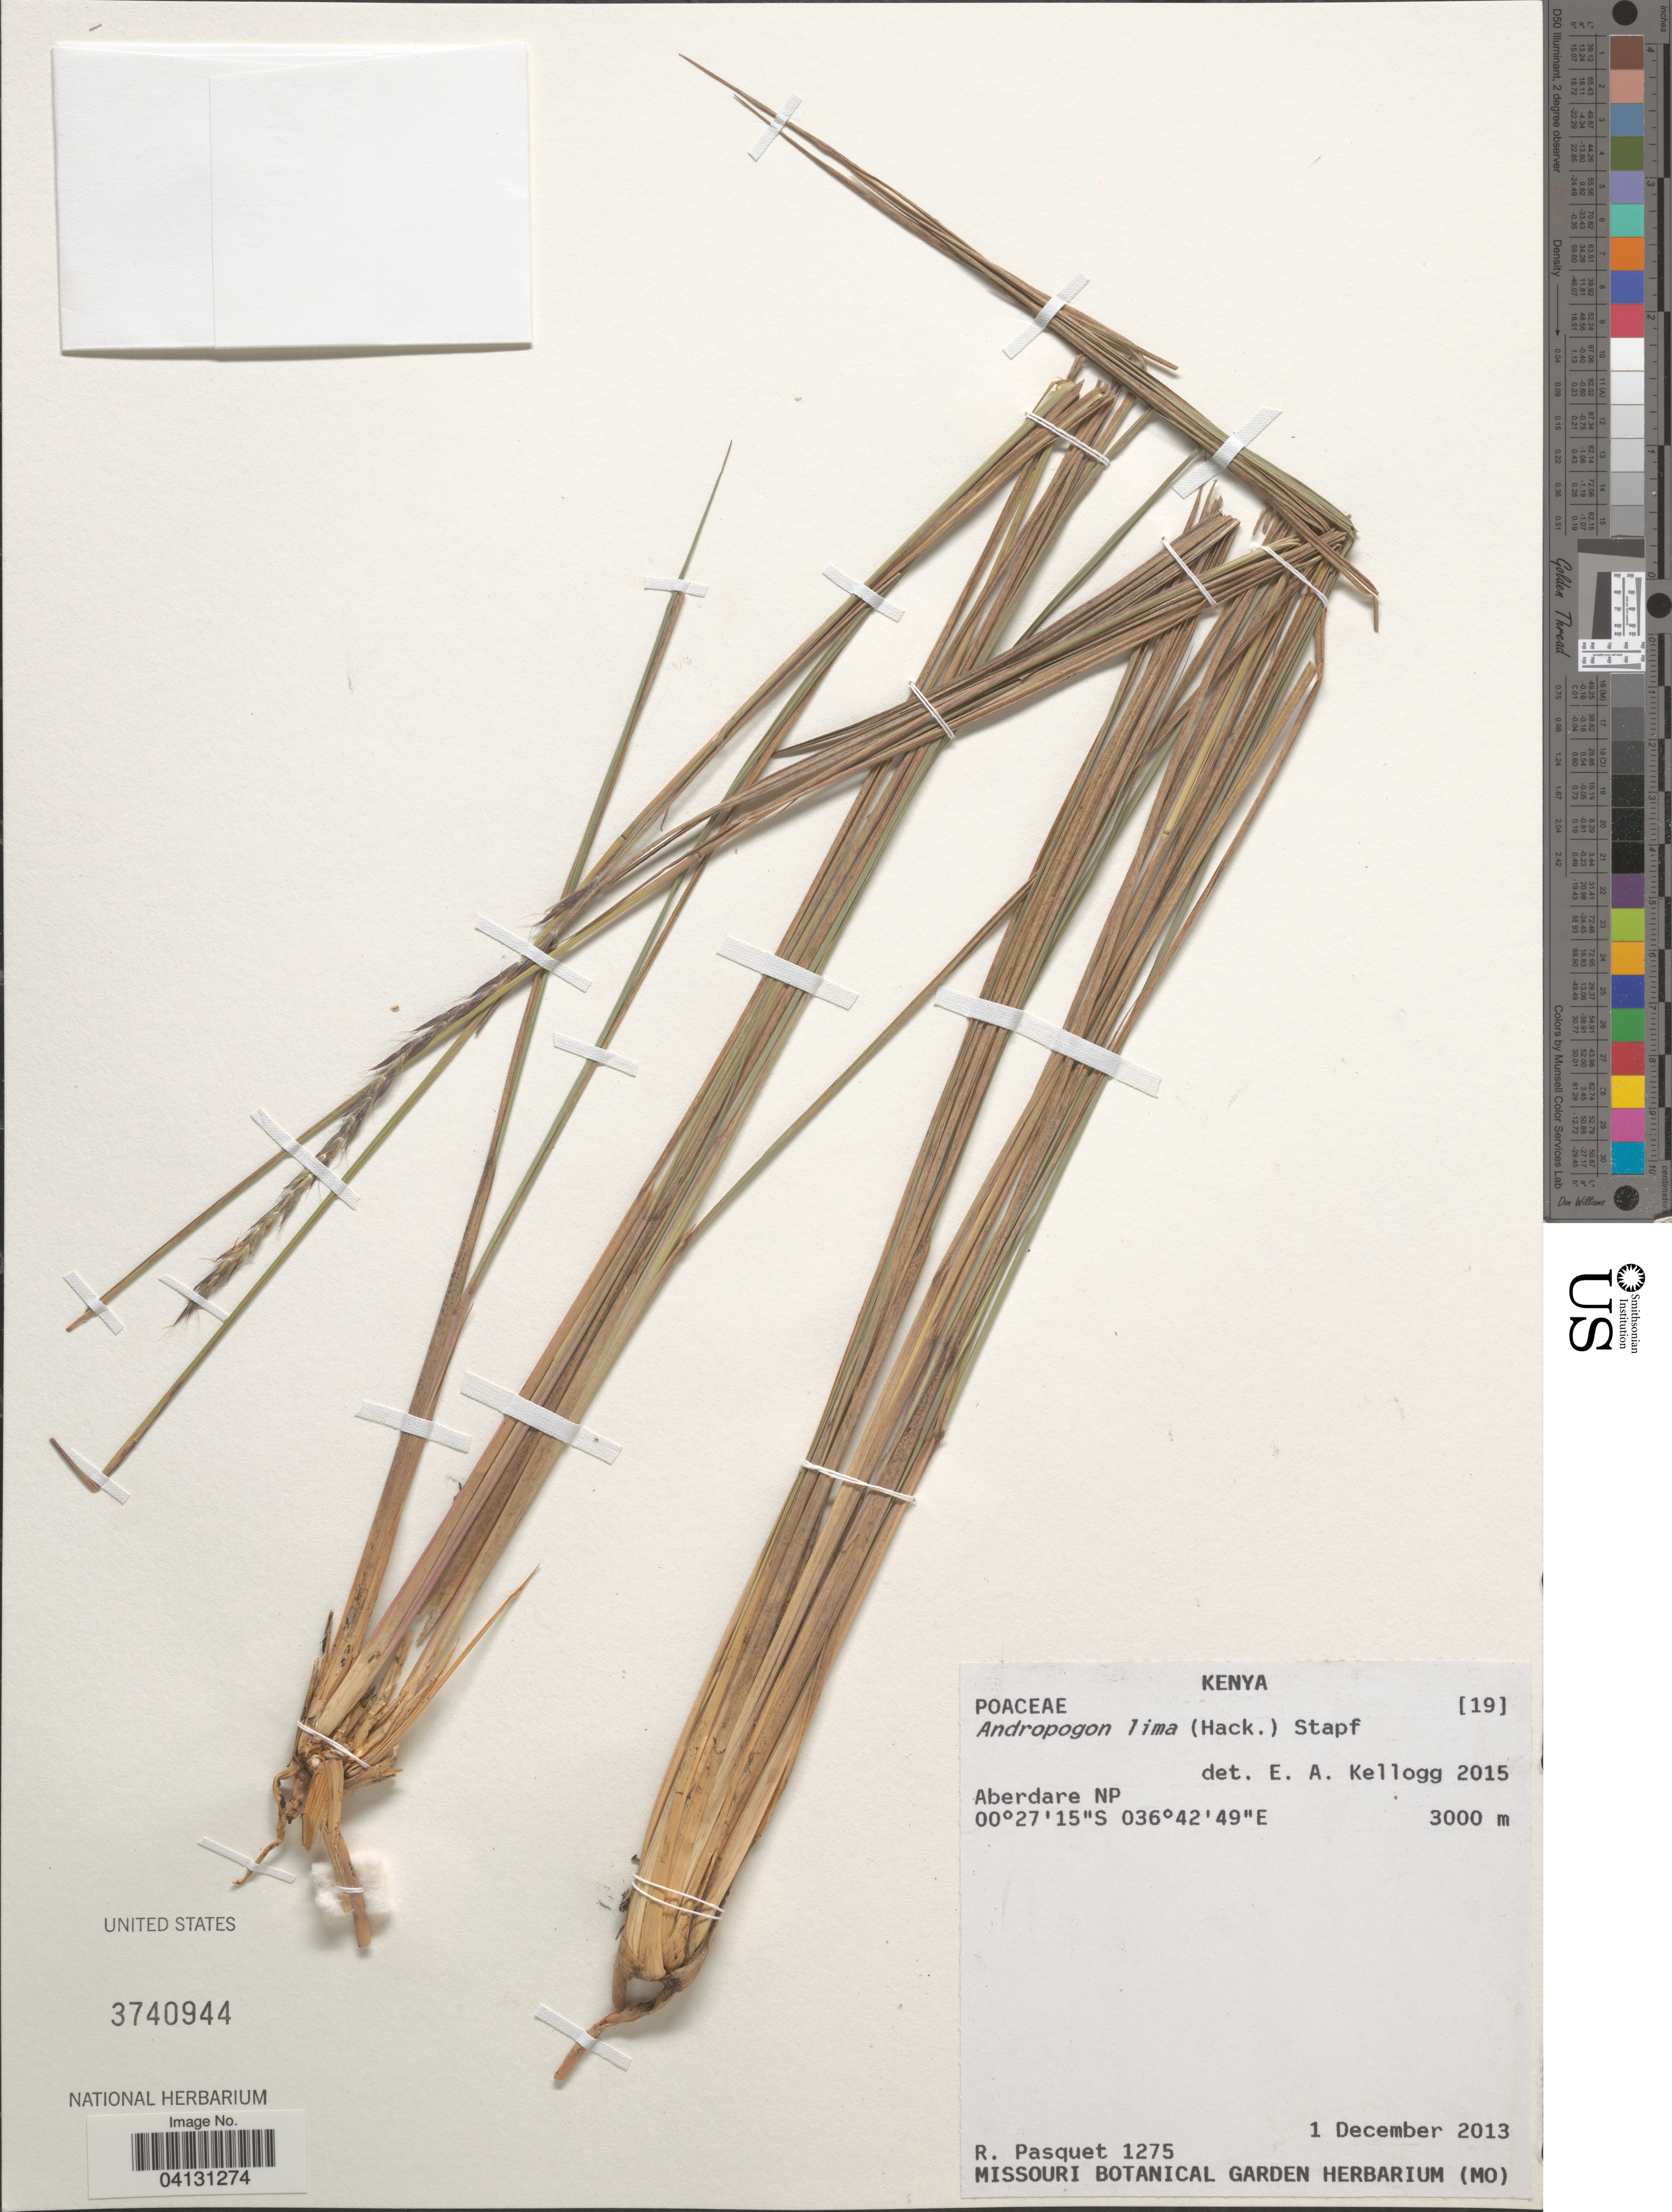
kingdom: Plantae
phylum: Tracheophyta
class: Liliopsida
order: Poales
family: Poaceae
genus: Andropogon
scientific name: Andropogon lima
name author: (Hack.) Stapf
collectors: R. Pasquet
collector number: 1275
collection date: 2013-12-01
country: Kenya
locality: Aberdare NP.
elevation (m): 3000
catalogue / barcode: US 3740944